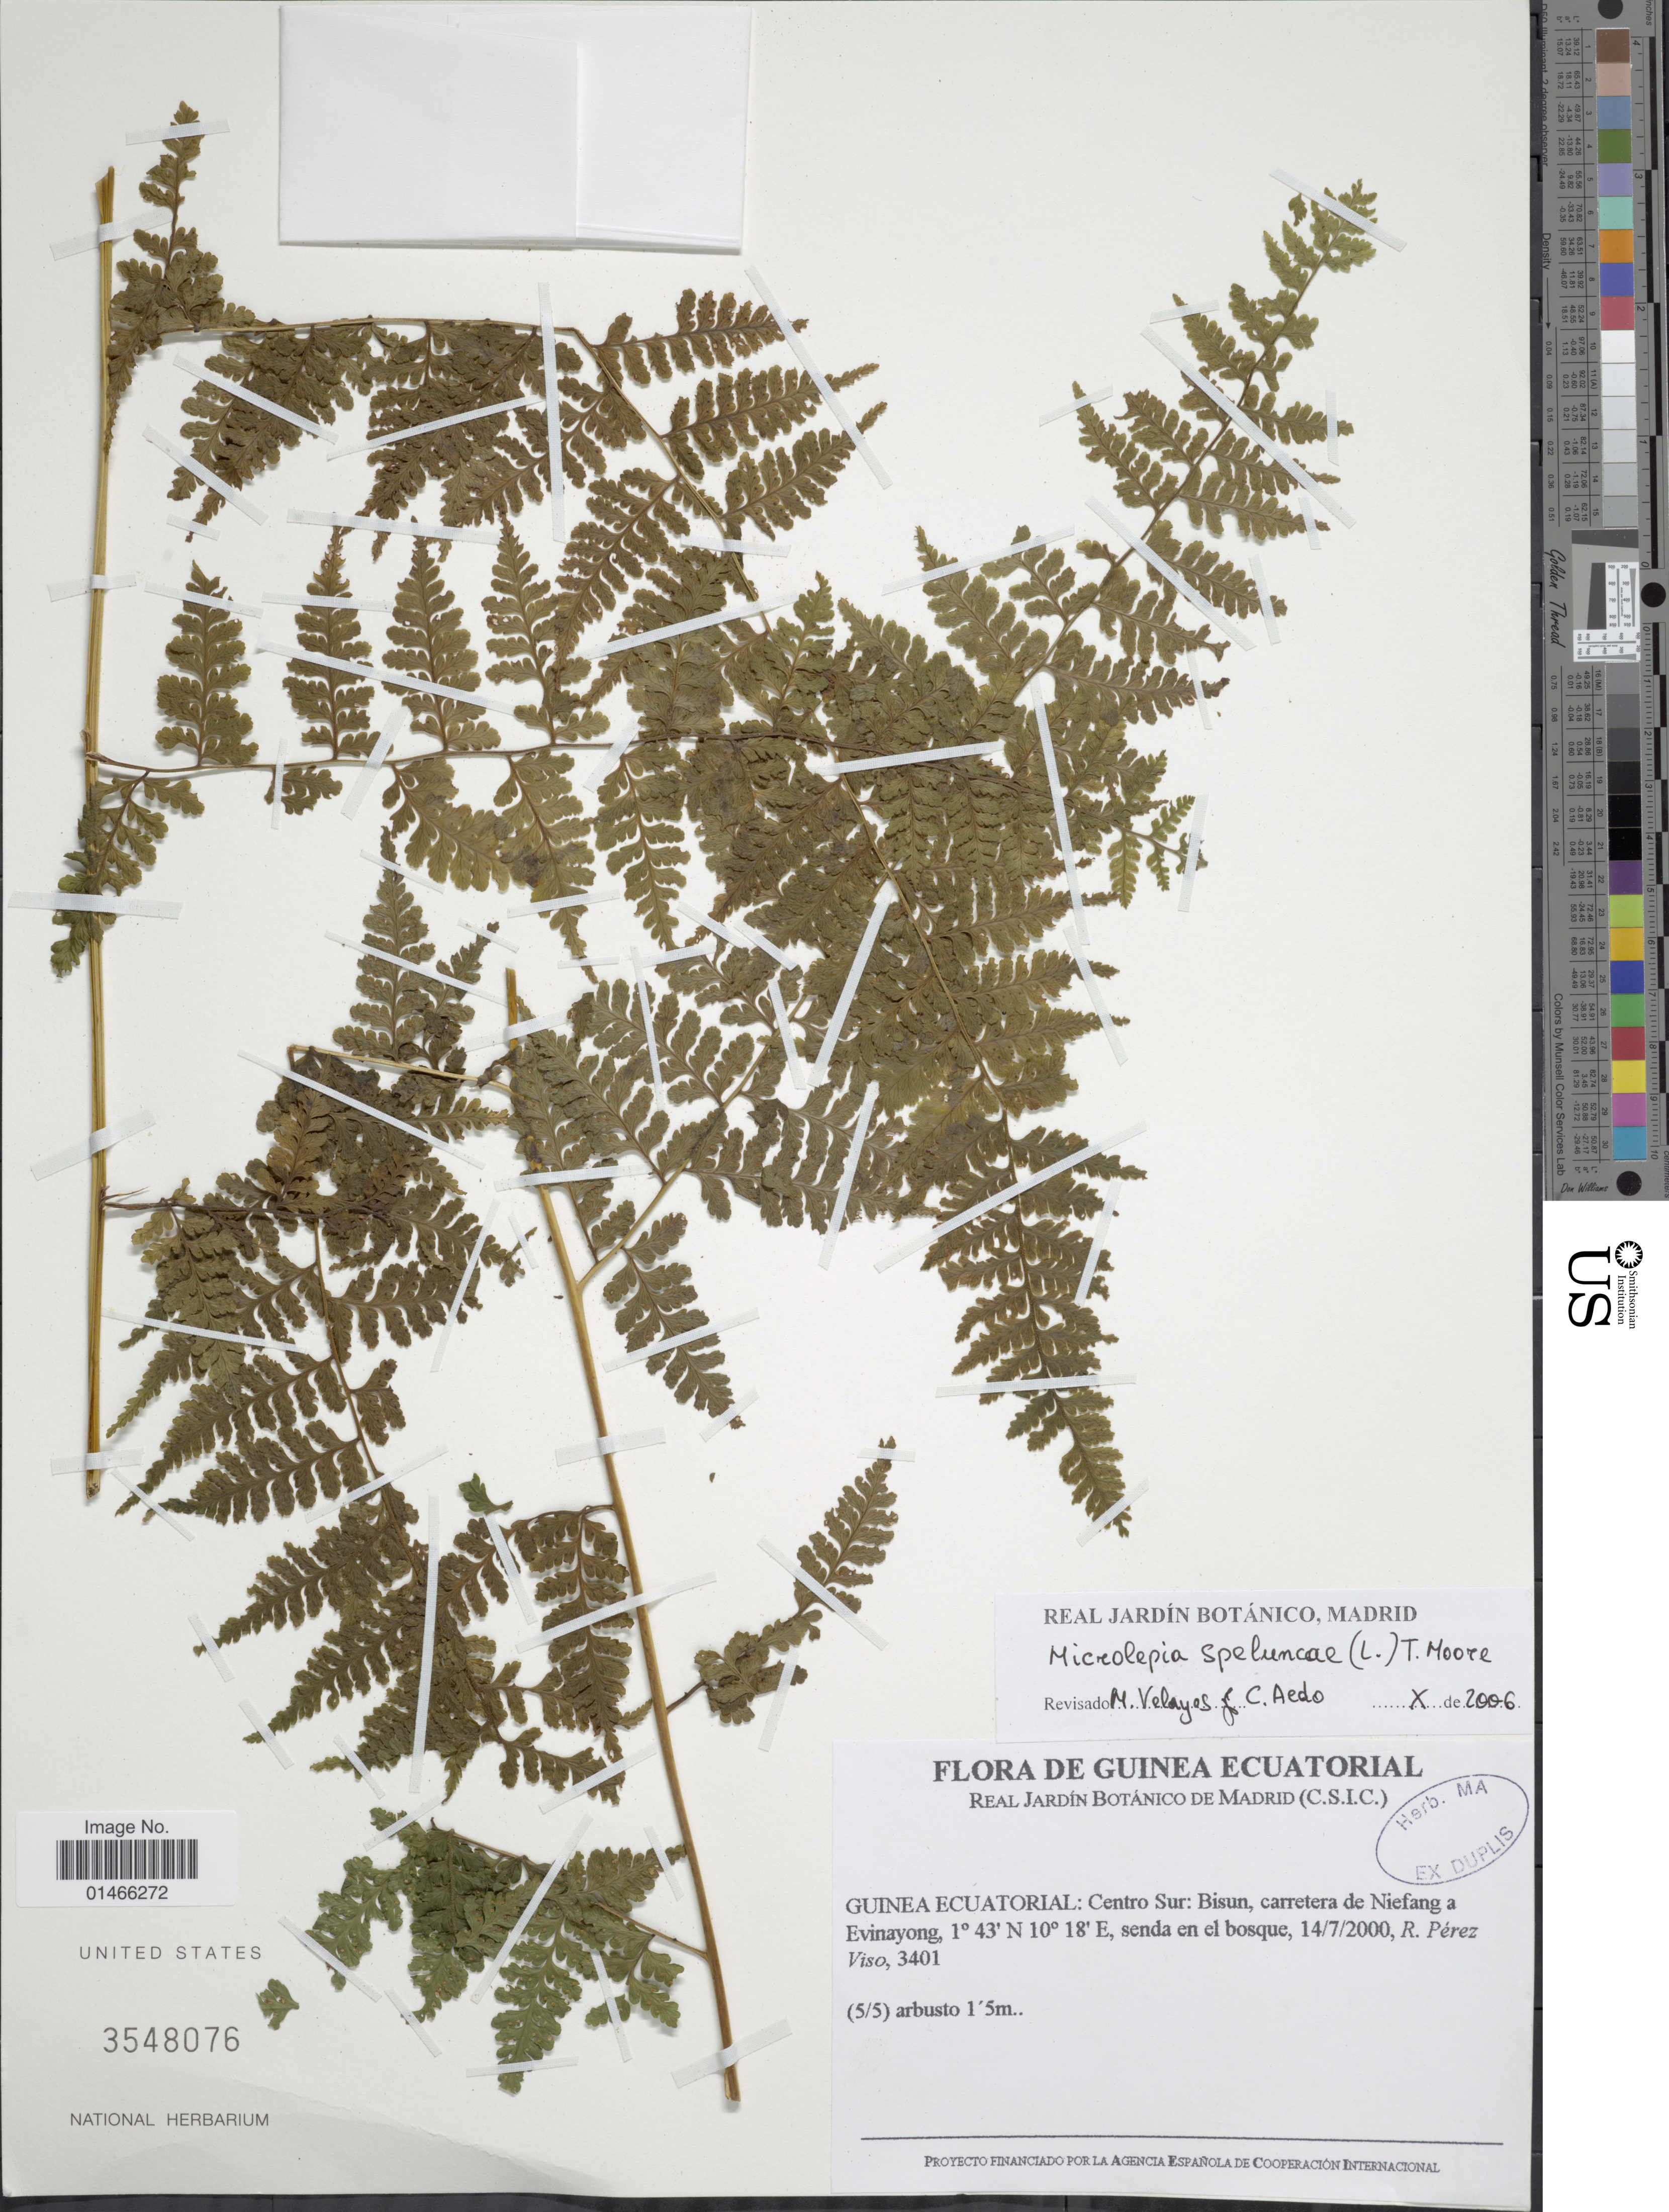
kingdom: Plantae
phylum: Tracheophyta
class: Polypodiopsida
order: Polypodiales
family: Dennstaedtiaceae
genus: Microlepia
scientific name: Microlepia speluncae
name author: (L.) T. Moore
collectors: R. Perez Viso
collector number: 3401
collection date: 2000-07-14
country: Equatorial Guinea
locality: Guinea Ecuatorial: Centro Sur: Bisun, carretera de Niefang a Evinayong.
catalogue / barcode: US 3548076